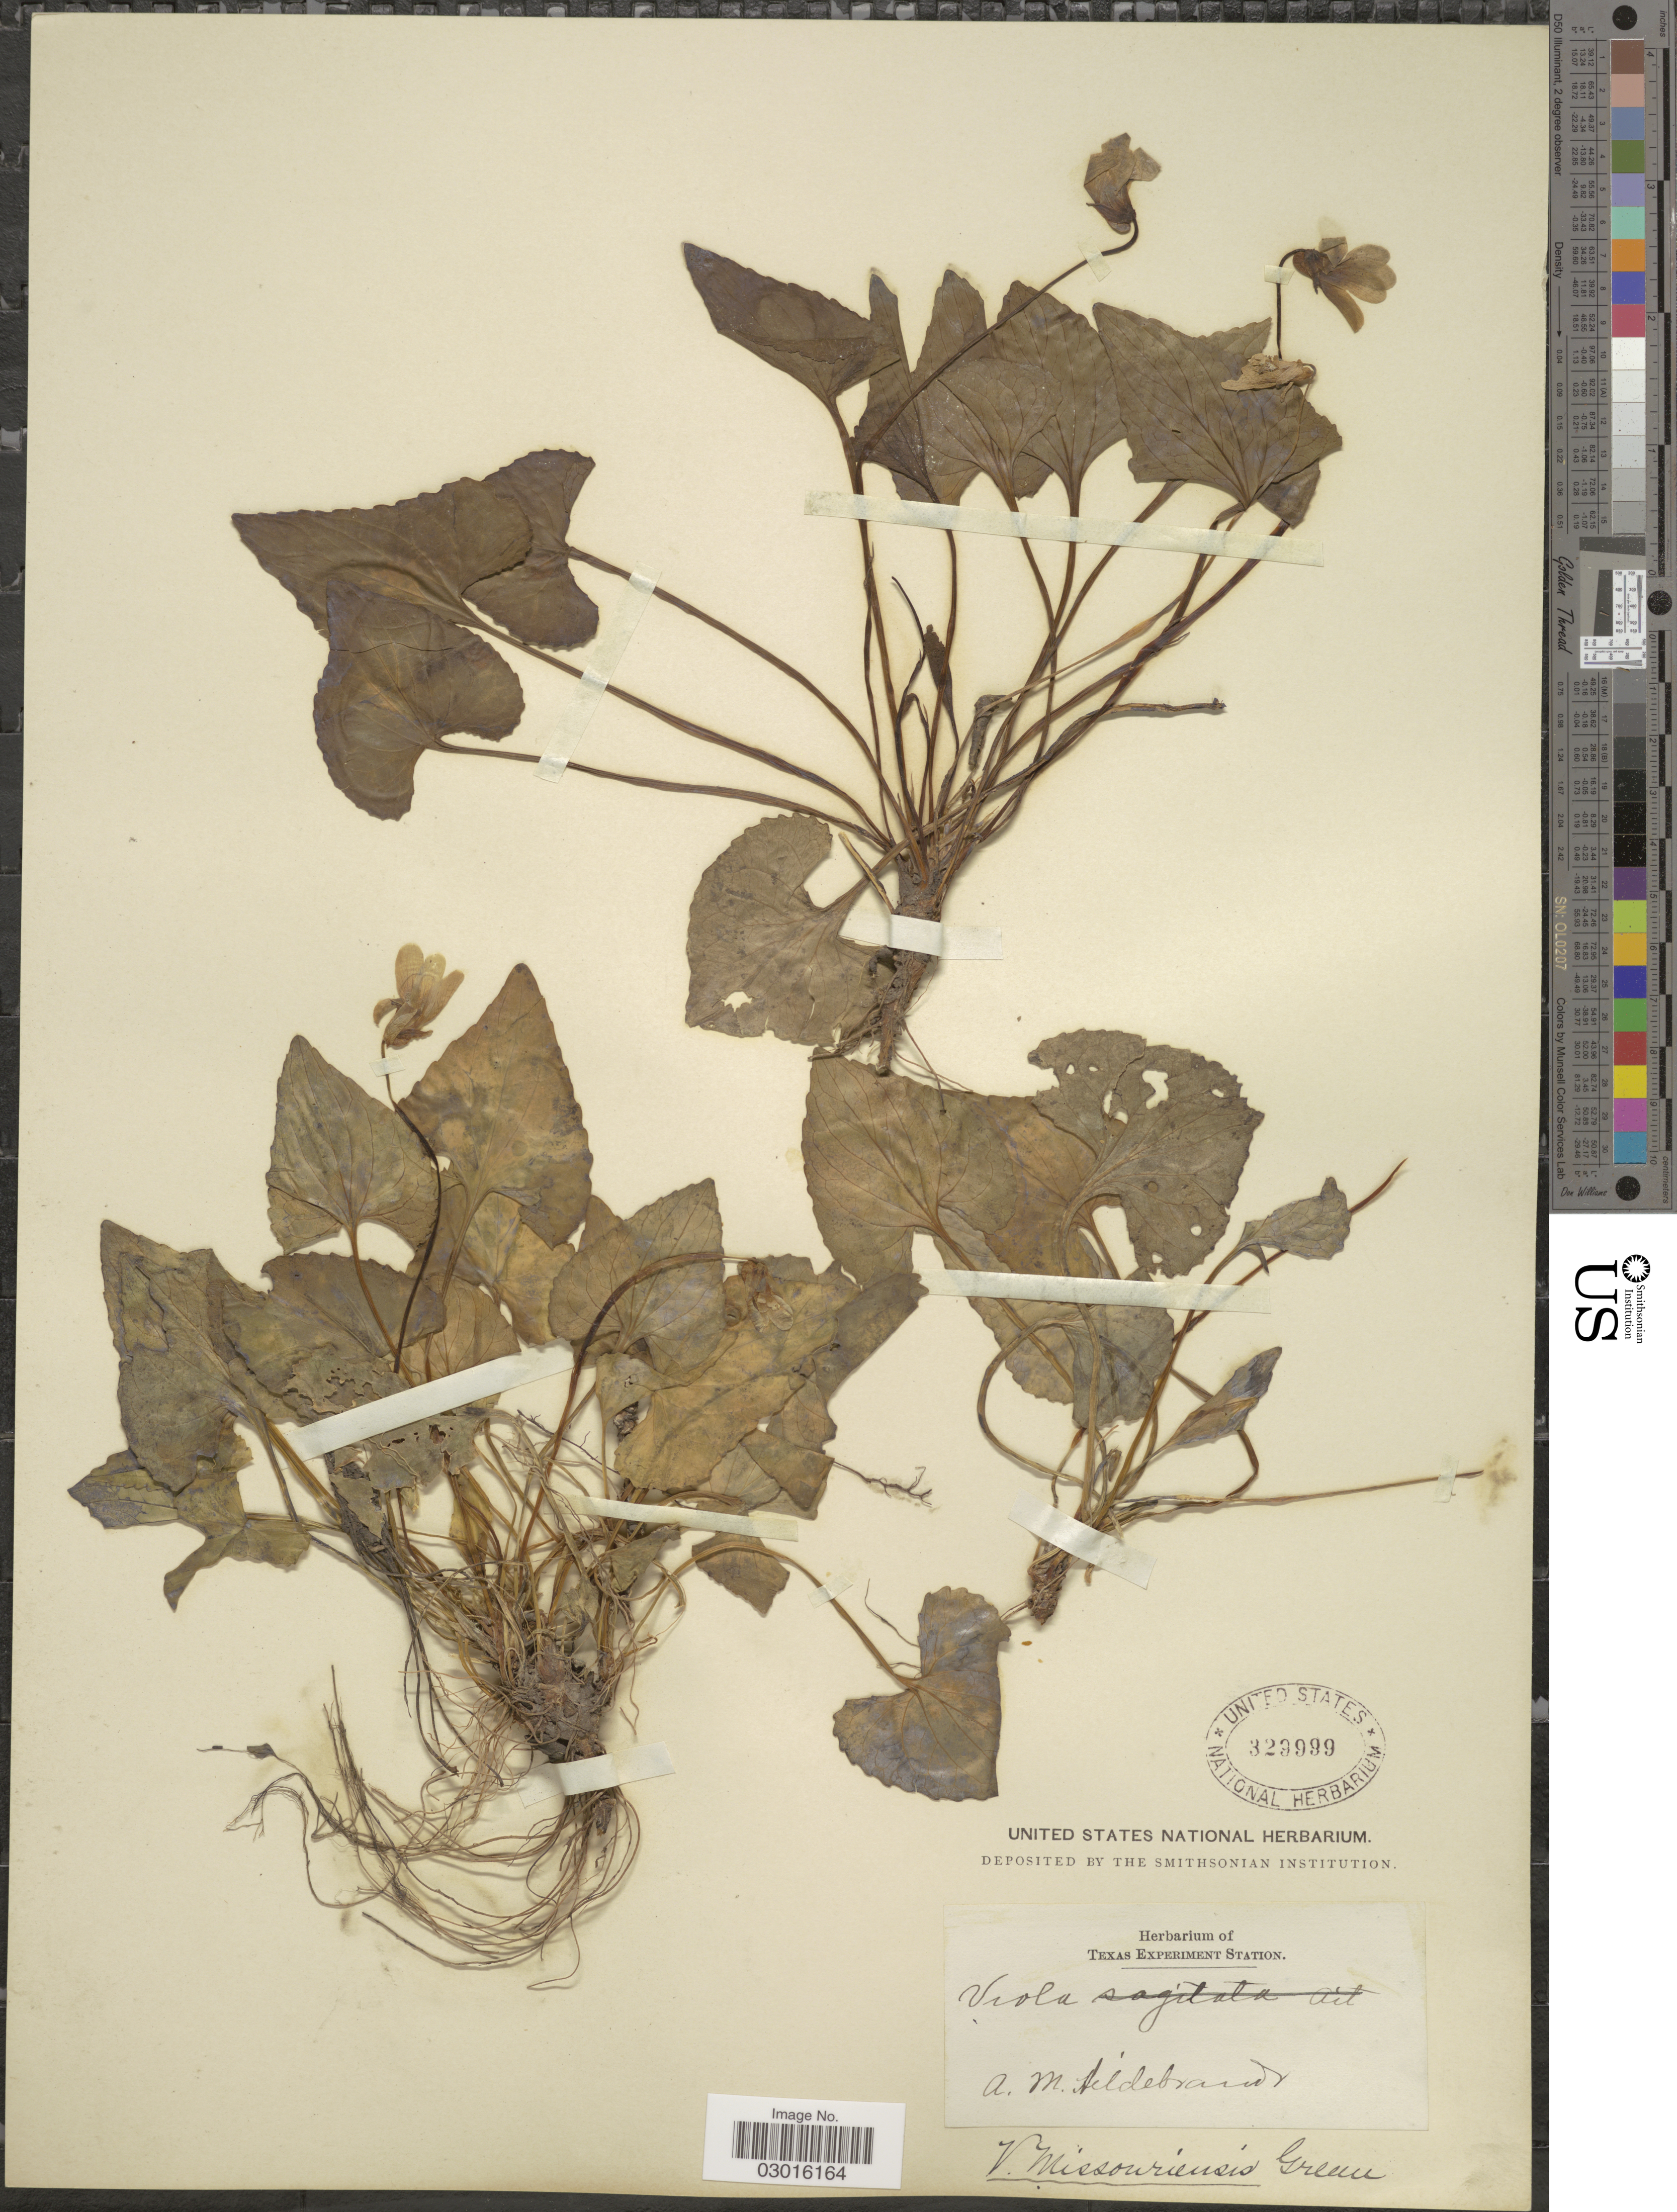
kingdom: Plantae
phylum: Tracheophyta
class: Magnoliopsida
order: Malpighiales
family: Violaceae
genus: Viola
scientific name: Viola missouriensis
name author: Greene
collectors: A. Hildebrand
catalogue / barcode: US 329999